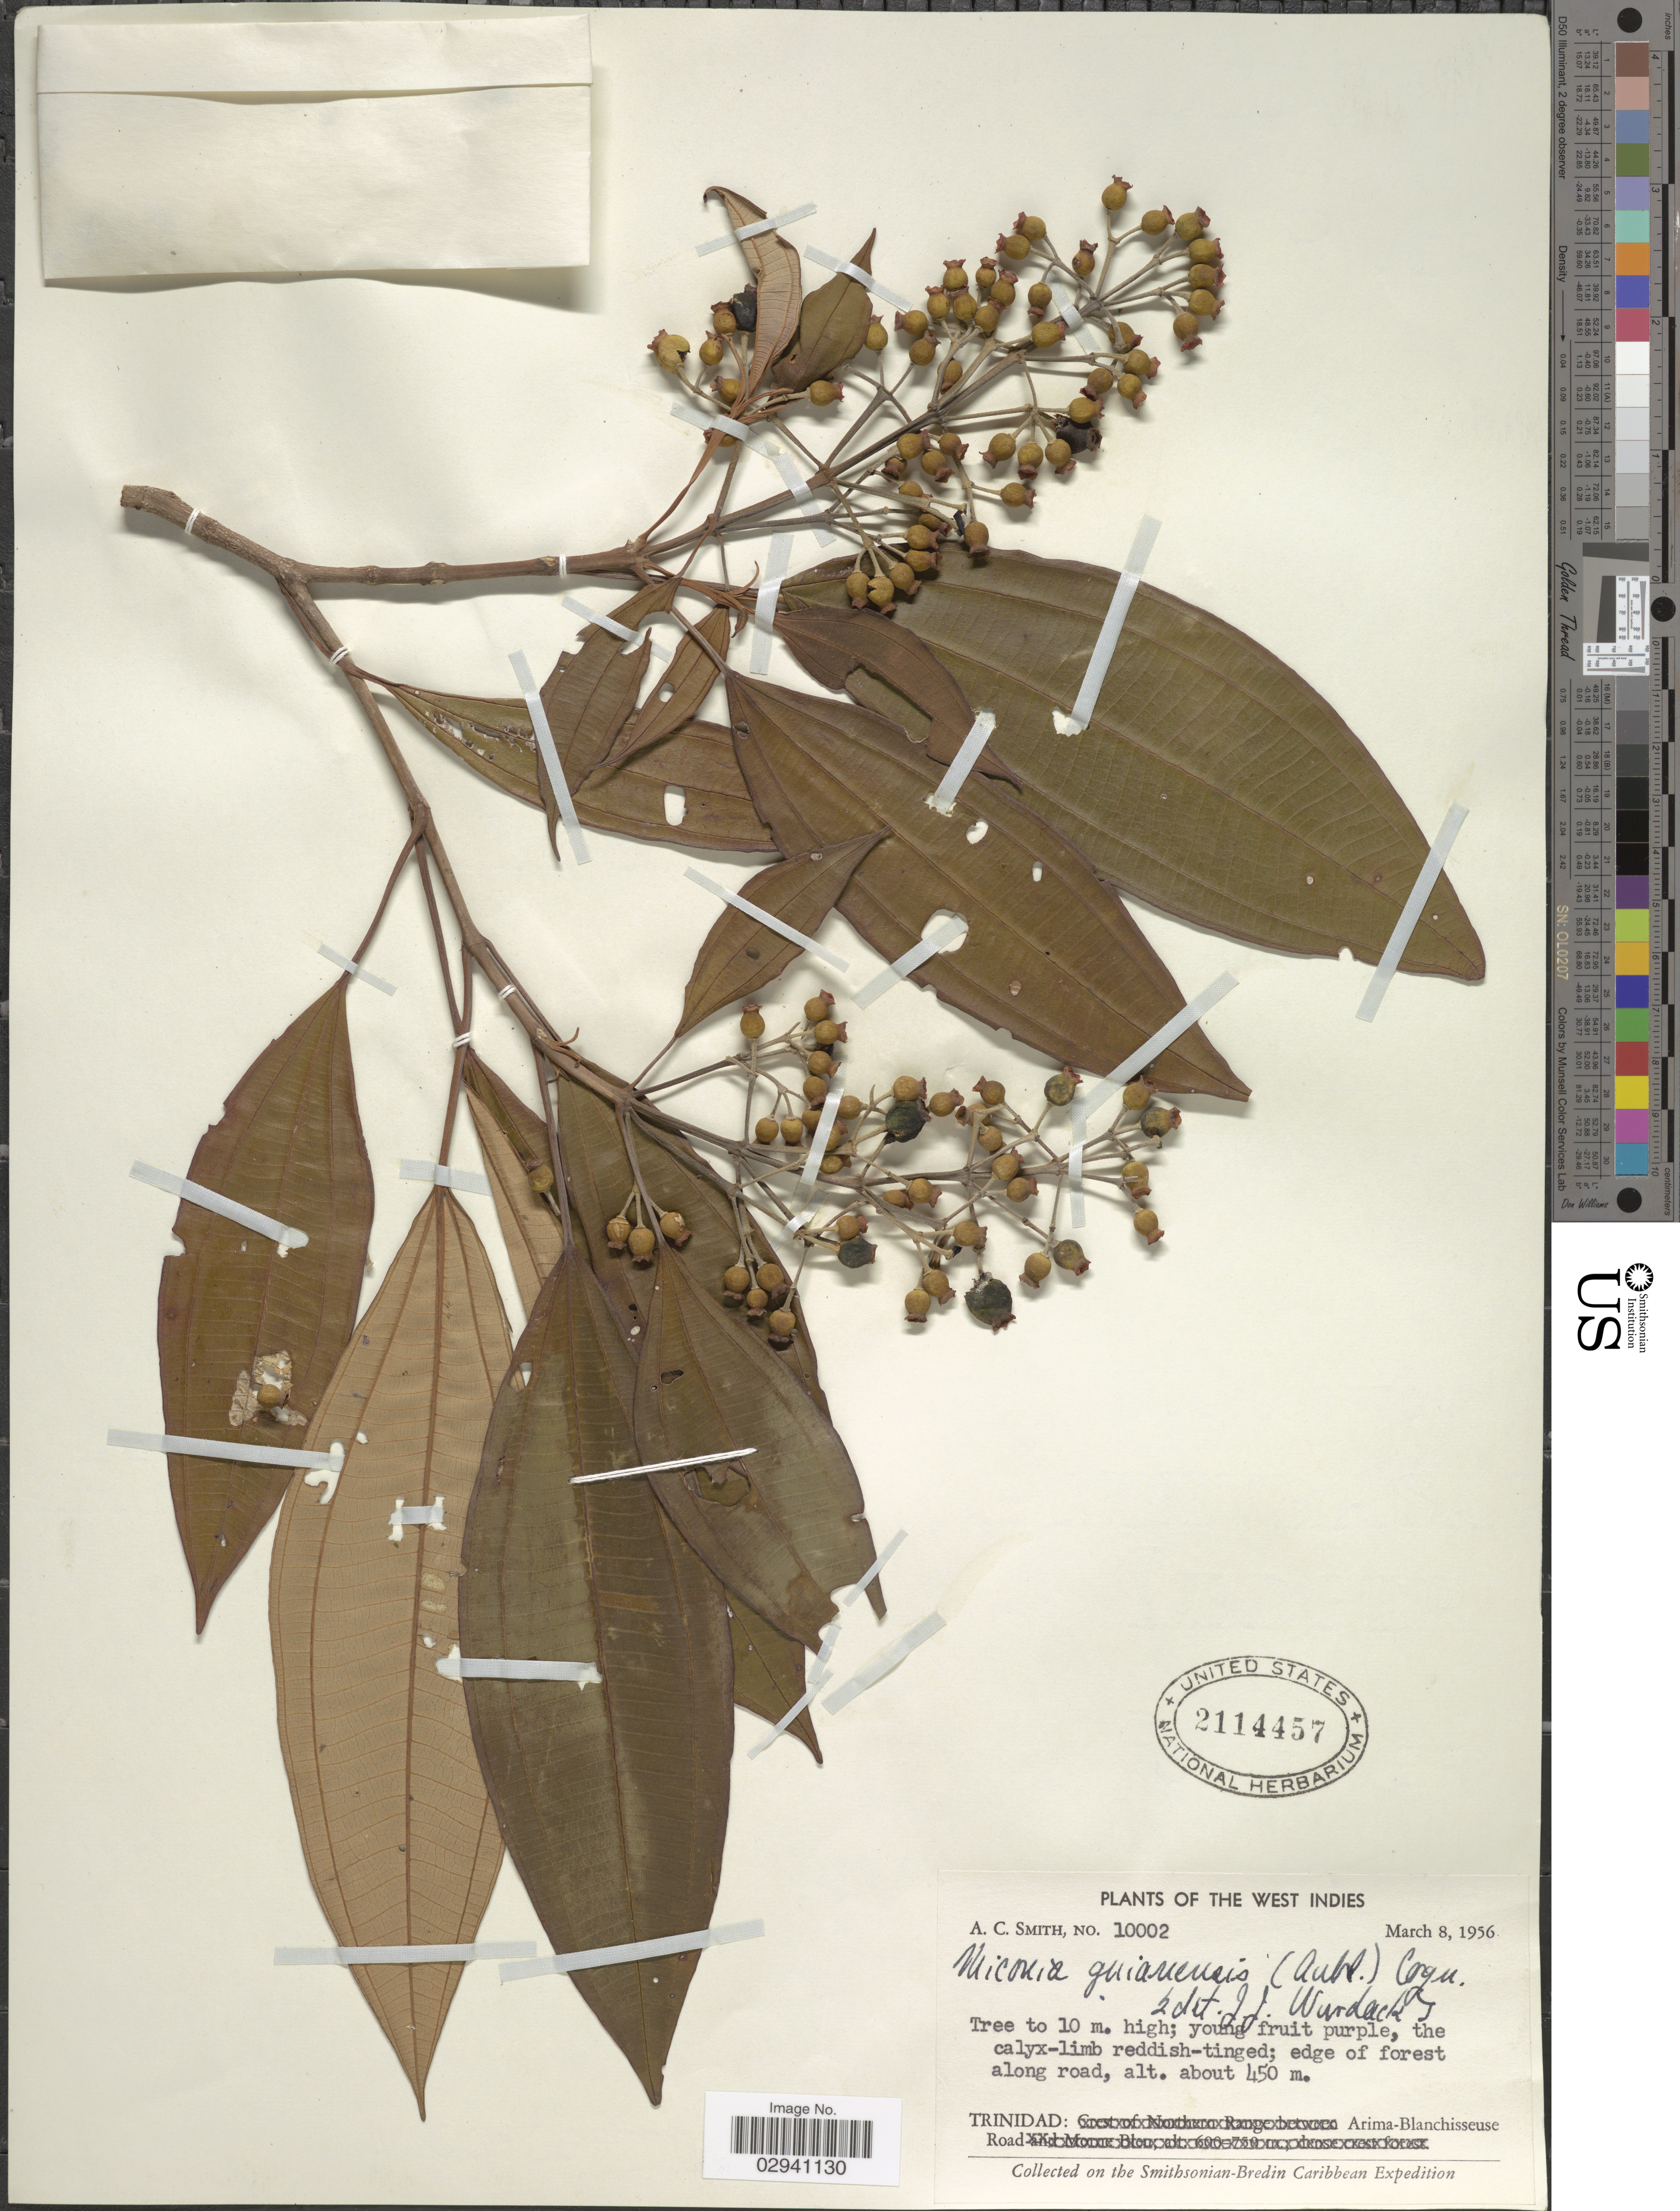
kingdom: Plantae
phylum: Tracheophyta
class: Magnoliopsida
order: Myrtales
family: Melastomataceae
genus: Miconia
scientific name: Miconia mirabilis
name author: (Aubl.) L.O. Williams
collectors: A. C. Smith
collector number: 10002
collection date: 1956-03-08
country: Trinidad and Tobago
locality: Trinidad. Arima-Blanchisseuse Road.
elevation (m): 450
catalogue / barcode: US 2114457